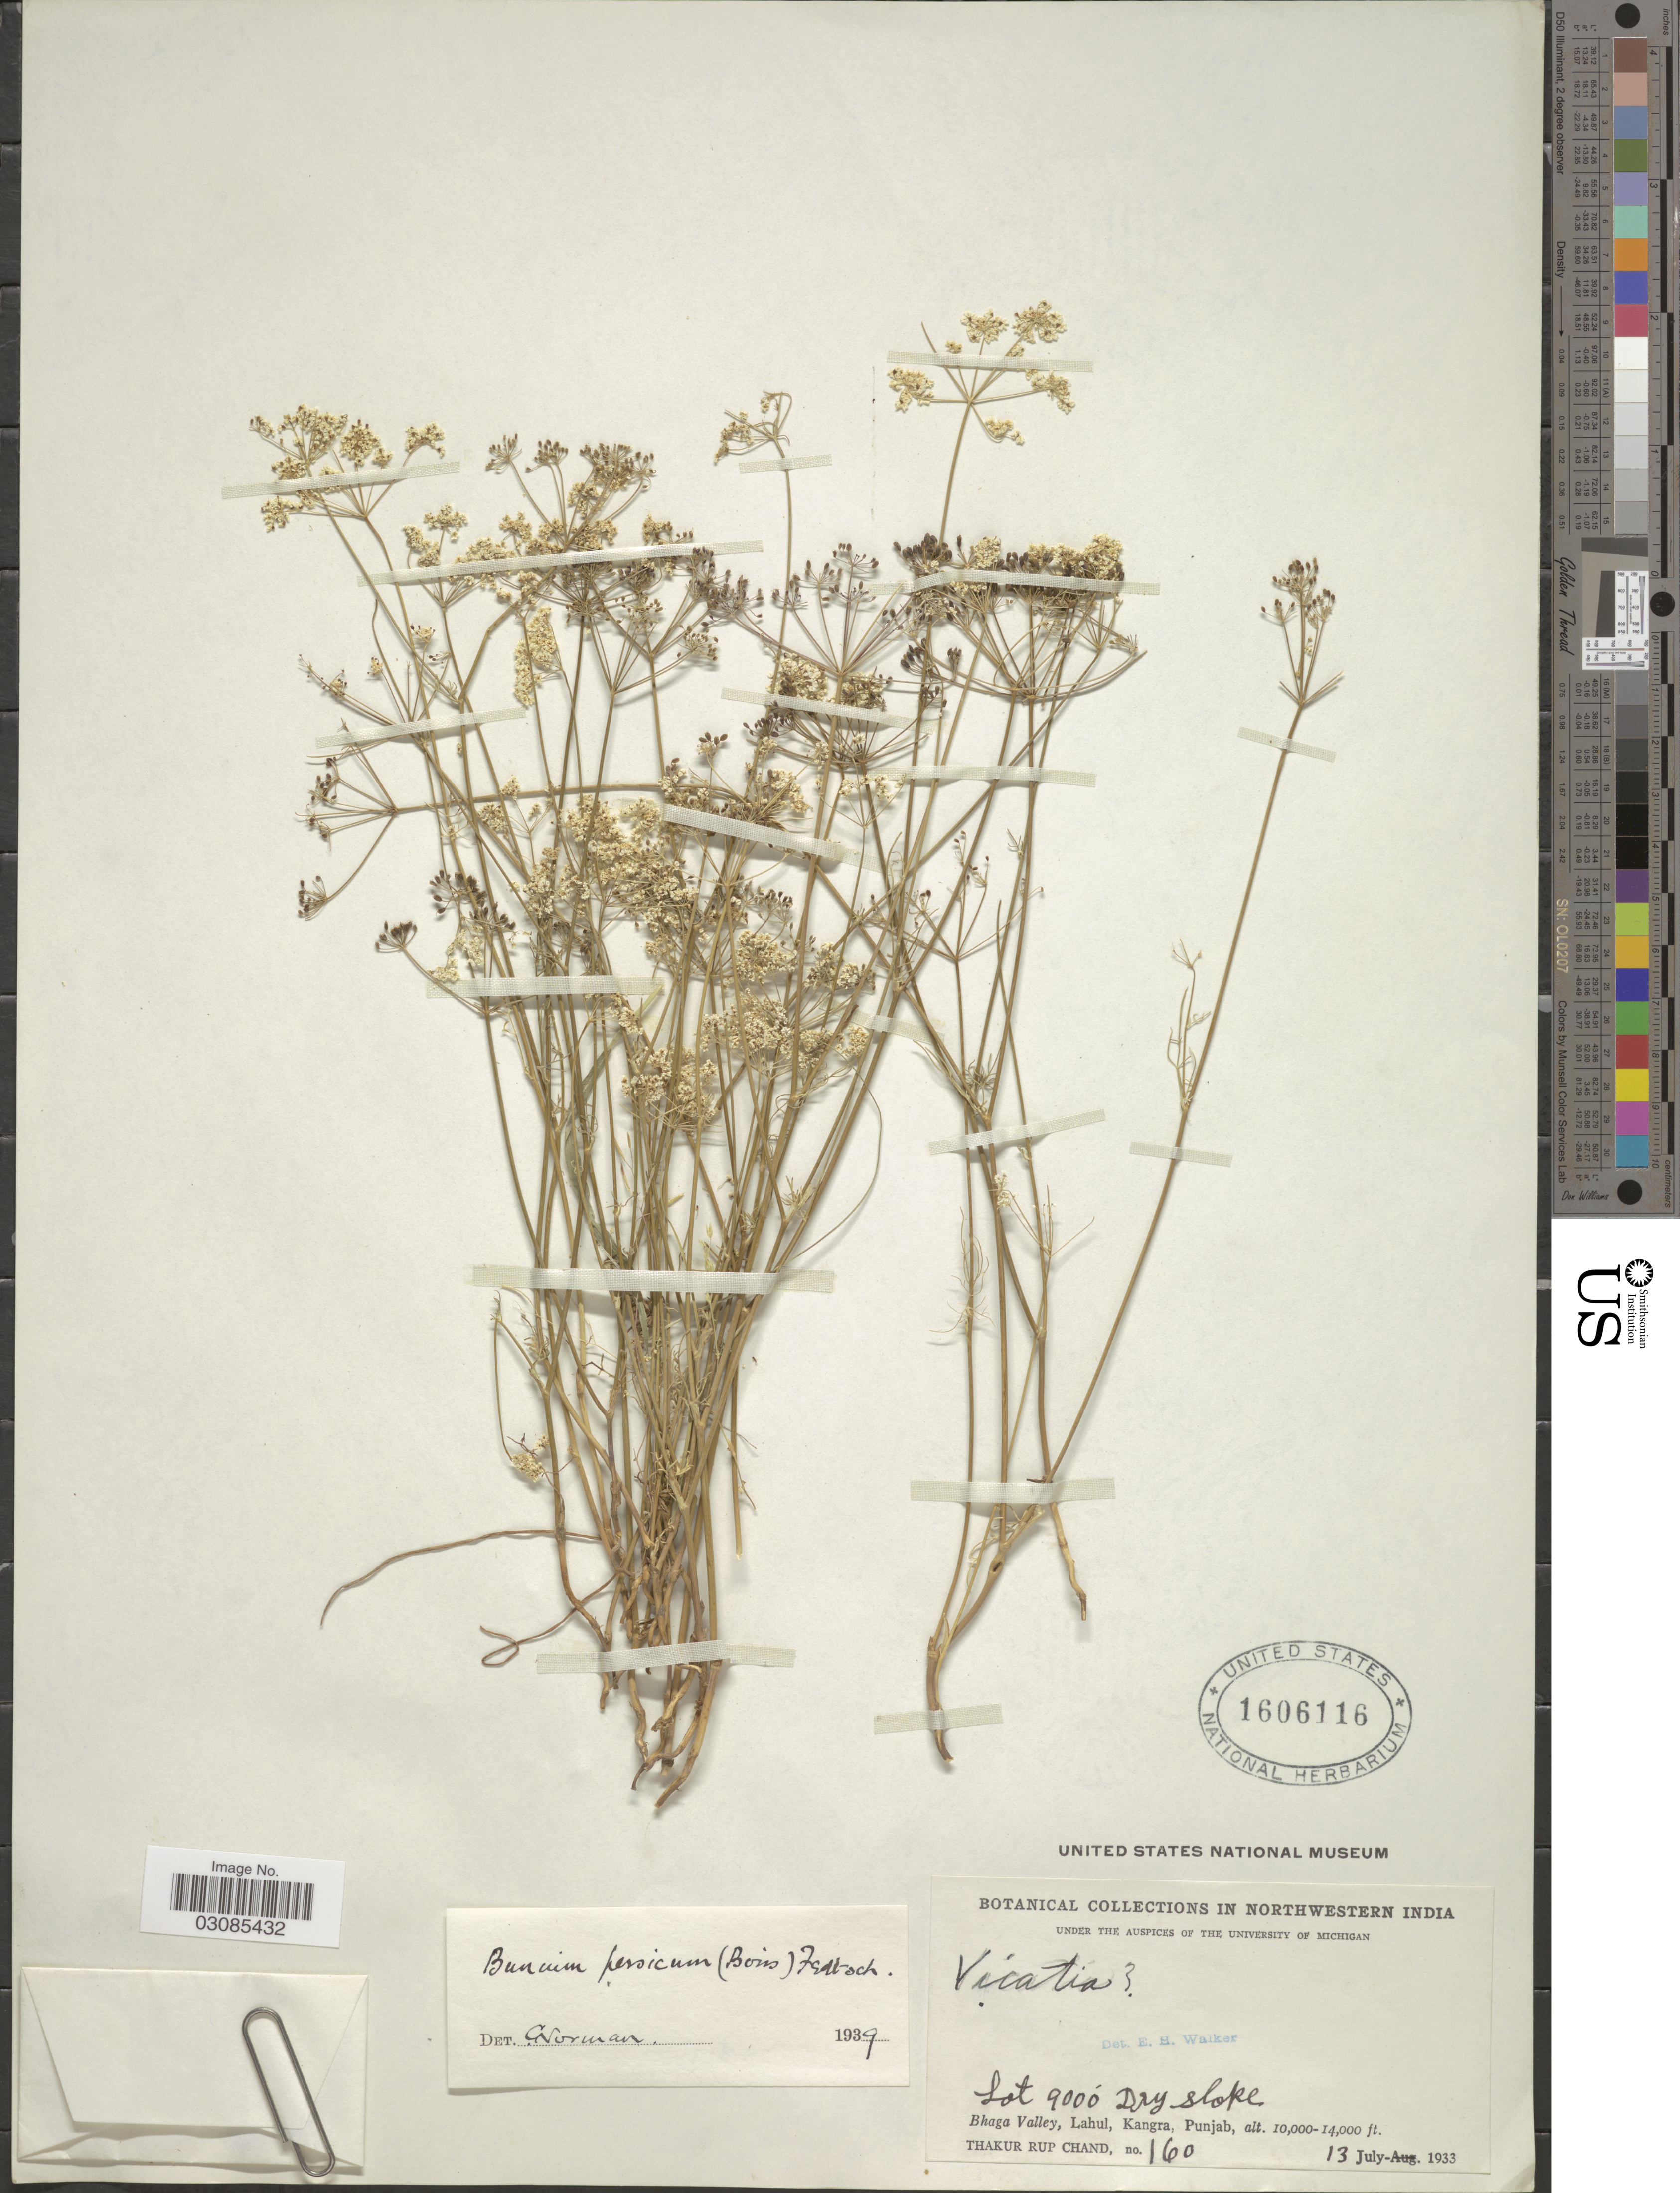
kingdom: Plantae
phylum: Tracheophyta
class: Magnoliopsida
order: Apiales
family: Apiaceae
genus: Bunium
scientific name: Bunium persicum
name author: (Boiss.) B. Fedtsch.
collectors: T. R. Chand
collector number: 160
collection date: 1933-07-13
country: India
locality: In northwestern India. Bhaga Valley, Lahul, Kangra.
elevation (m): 3048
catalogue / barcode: US 1606116